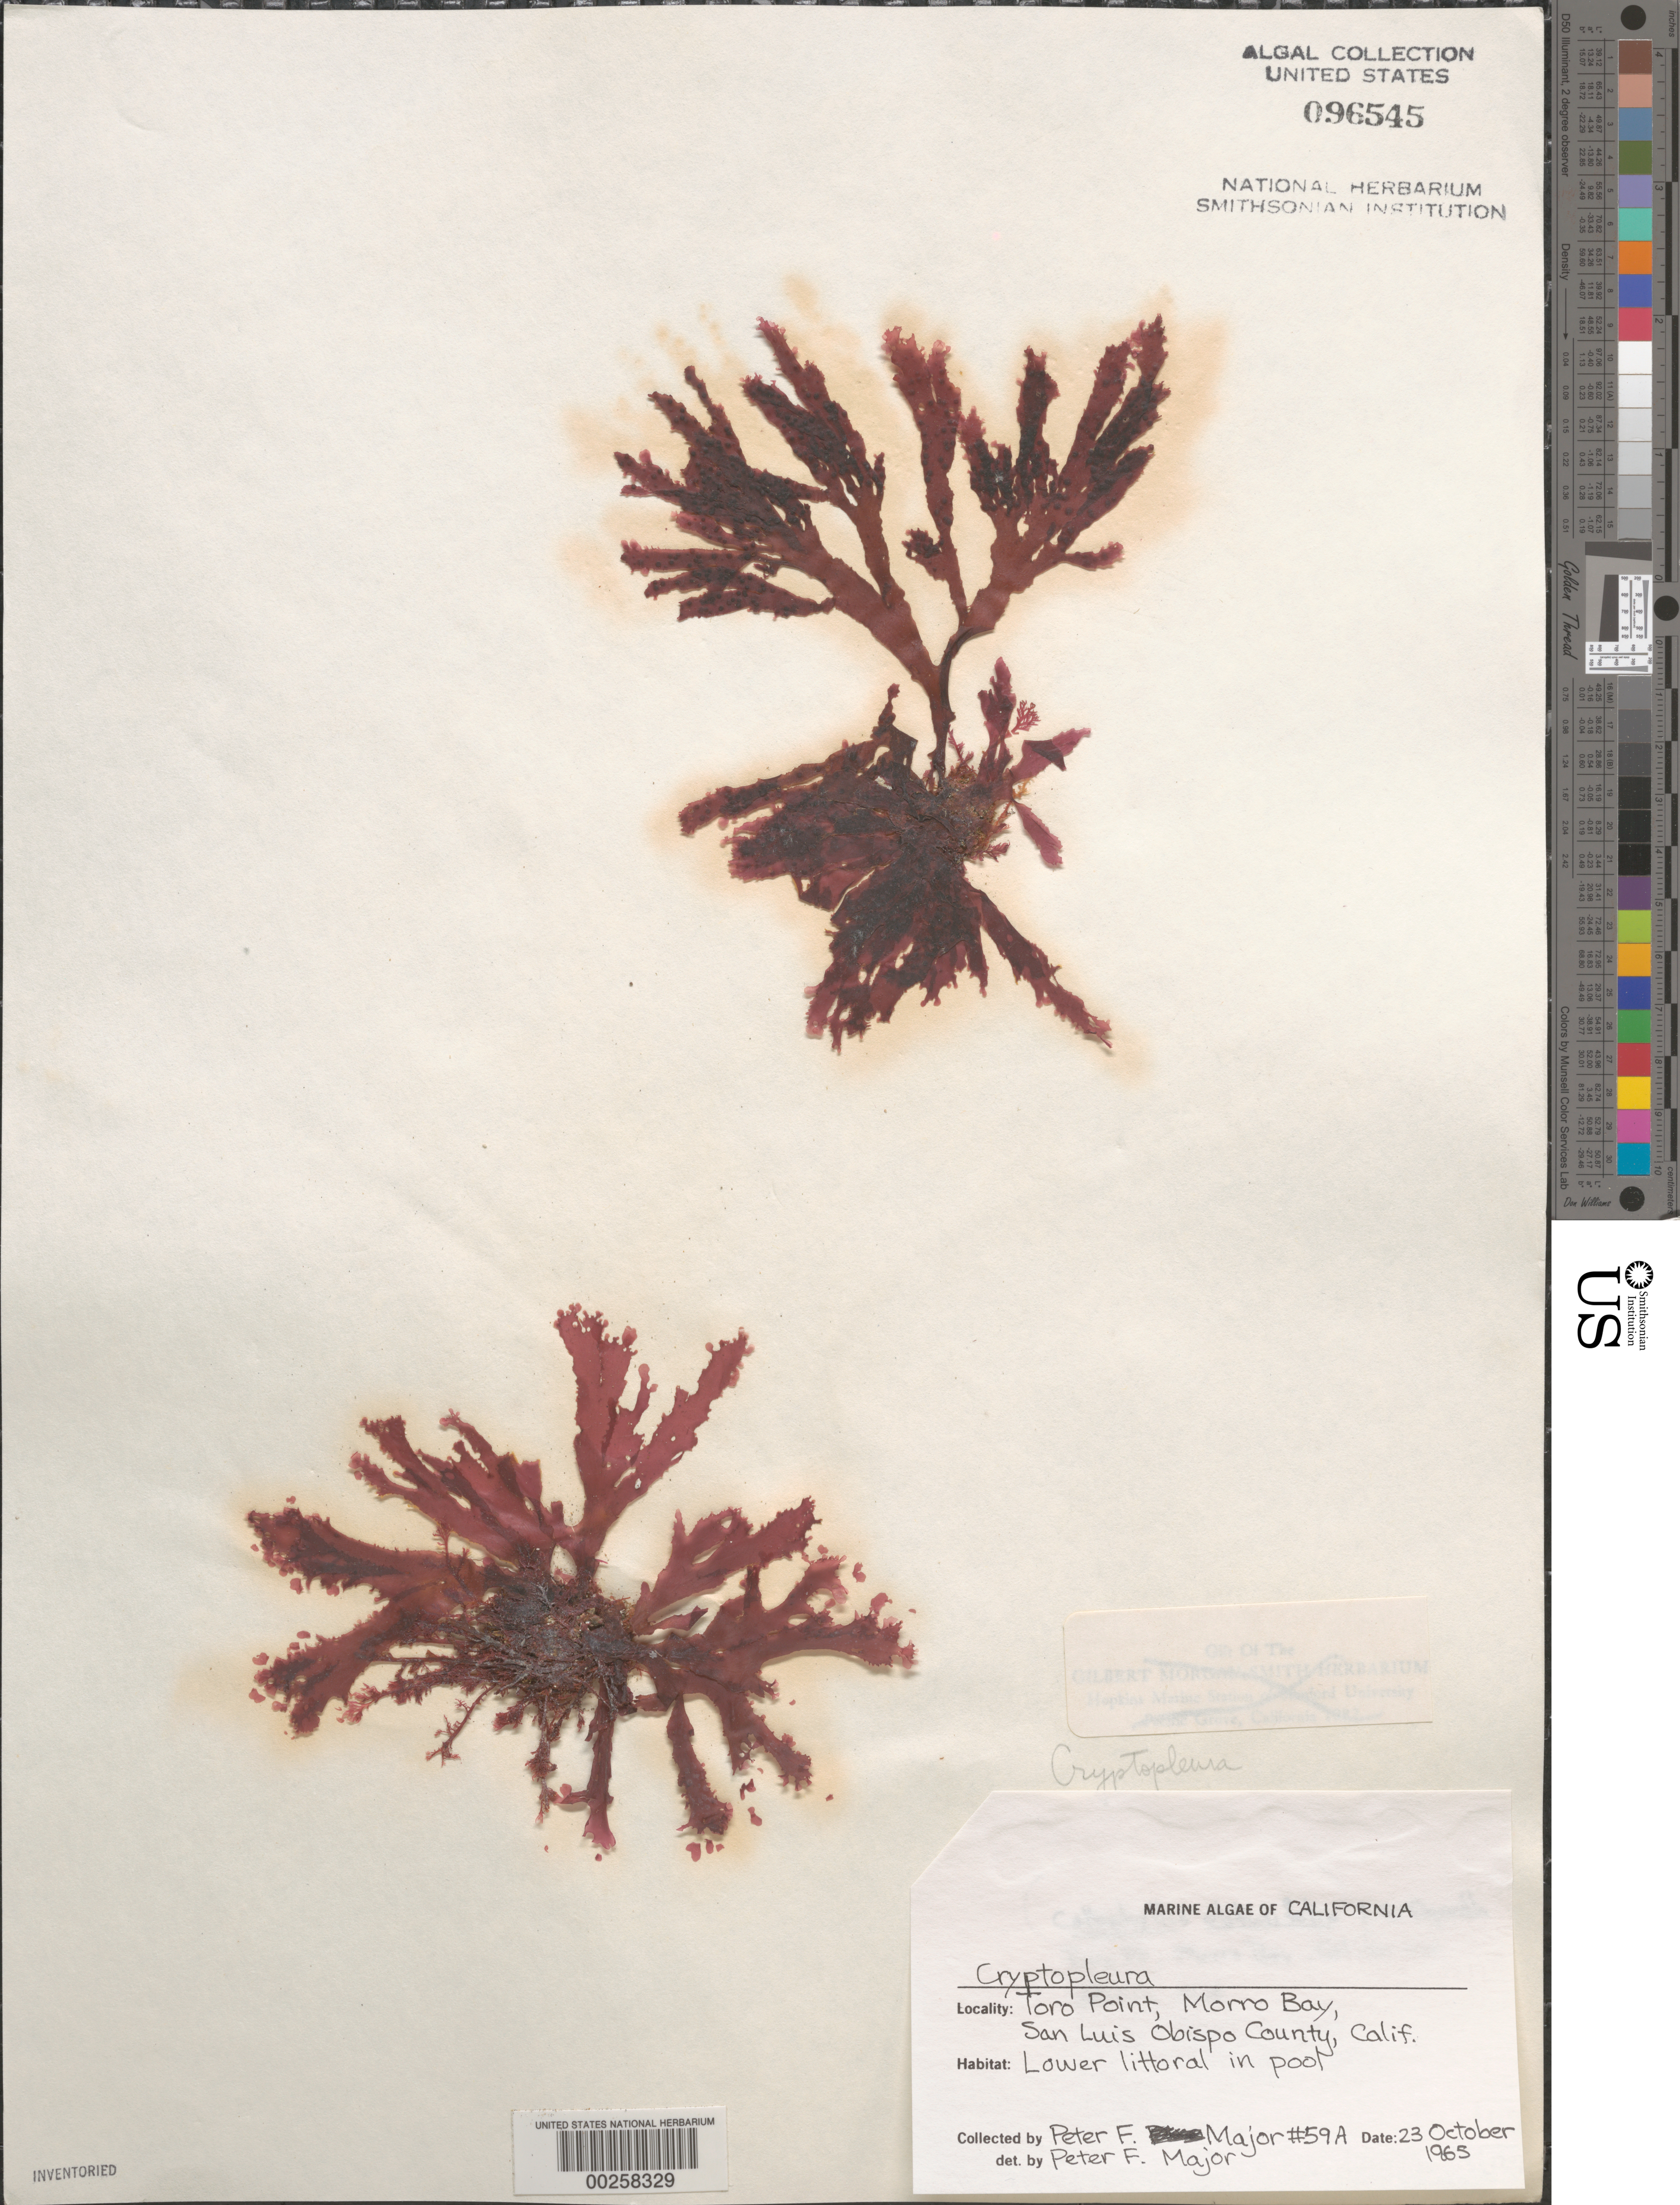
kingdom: Plantae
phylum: Rhodophyta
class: Florideophyceae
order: Ceramiales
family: Delesseriaceae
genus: Cryptopleura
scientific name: Cryptopleura sp.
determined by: Major, P. F.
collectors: P. Major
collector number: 59a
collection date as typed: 23 Oct 1965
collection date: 1965-10-23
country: United States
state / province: California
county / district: San Luis Obispo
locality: Toro Point, Morro Bay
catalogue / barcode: US 96545